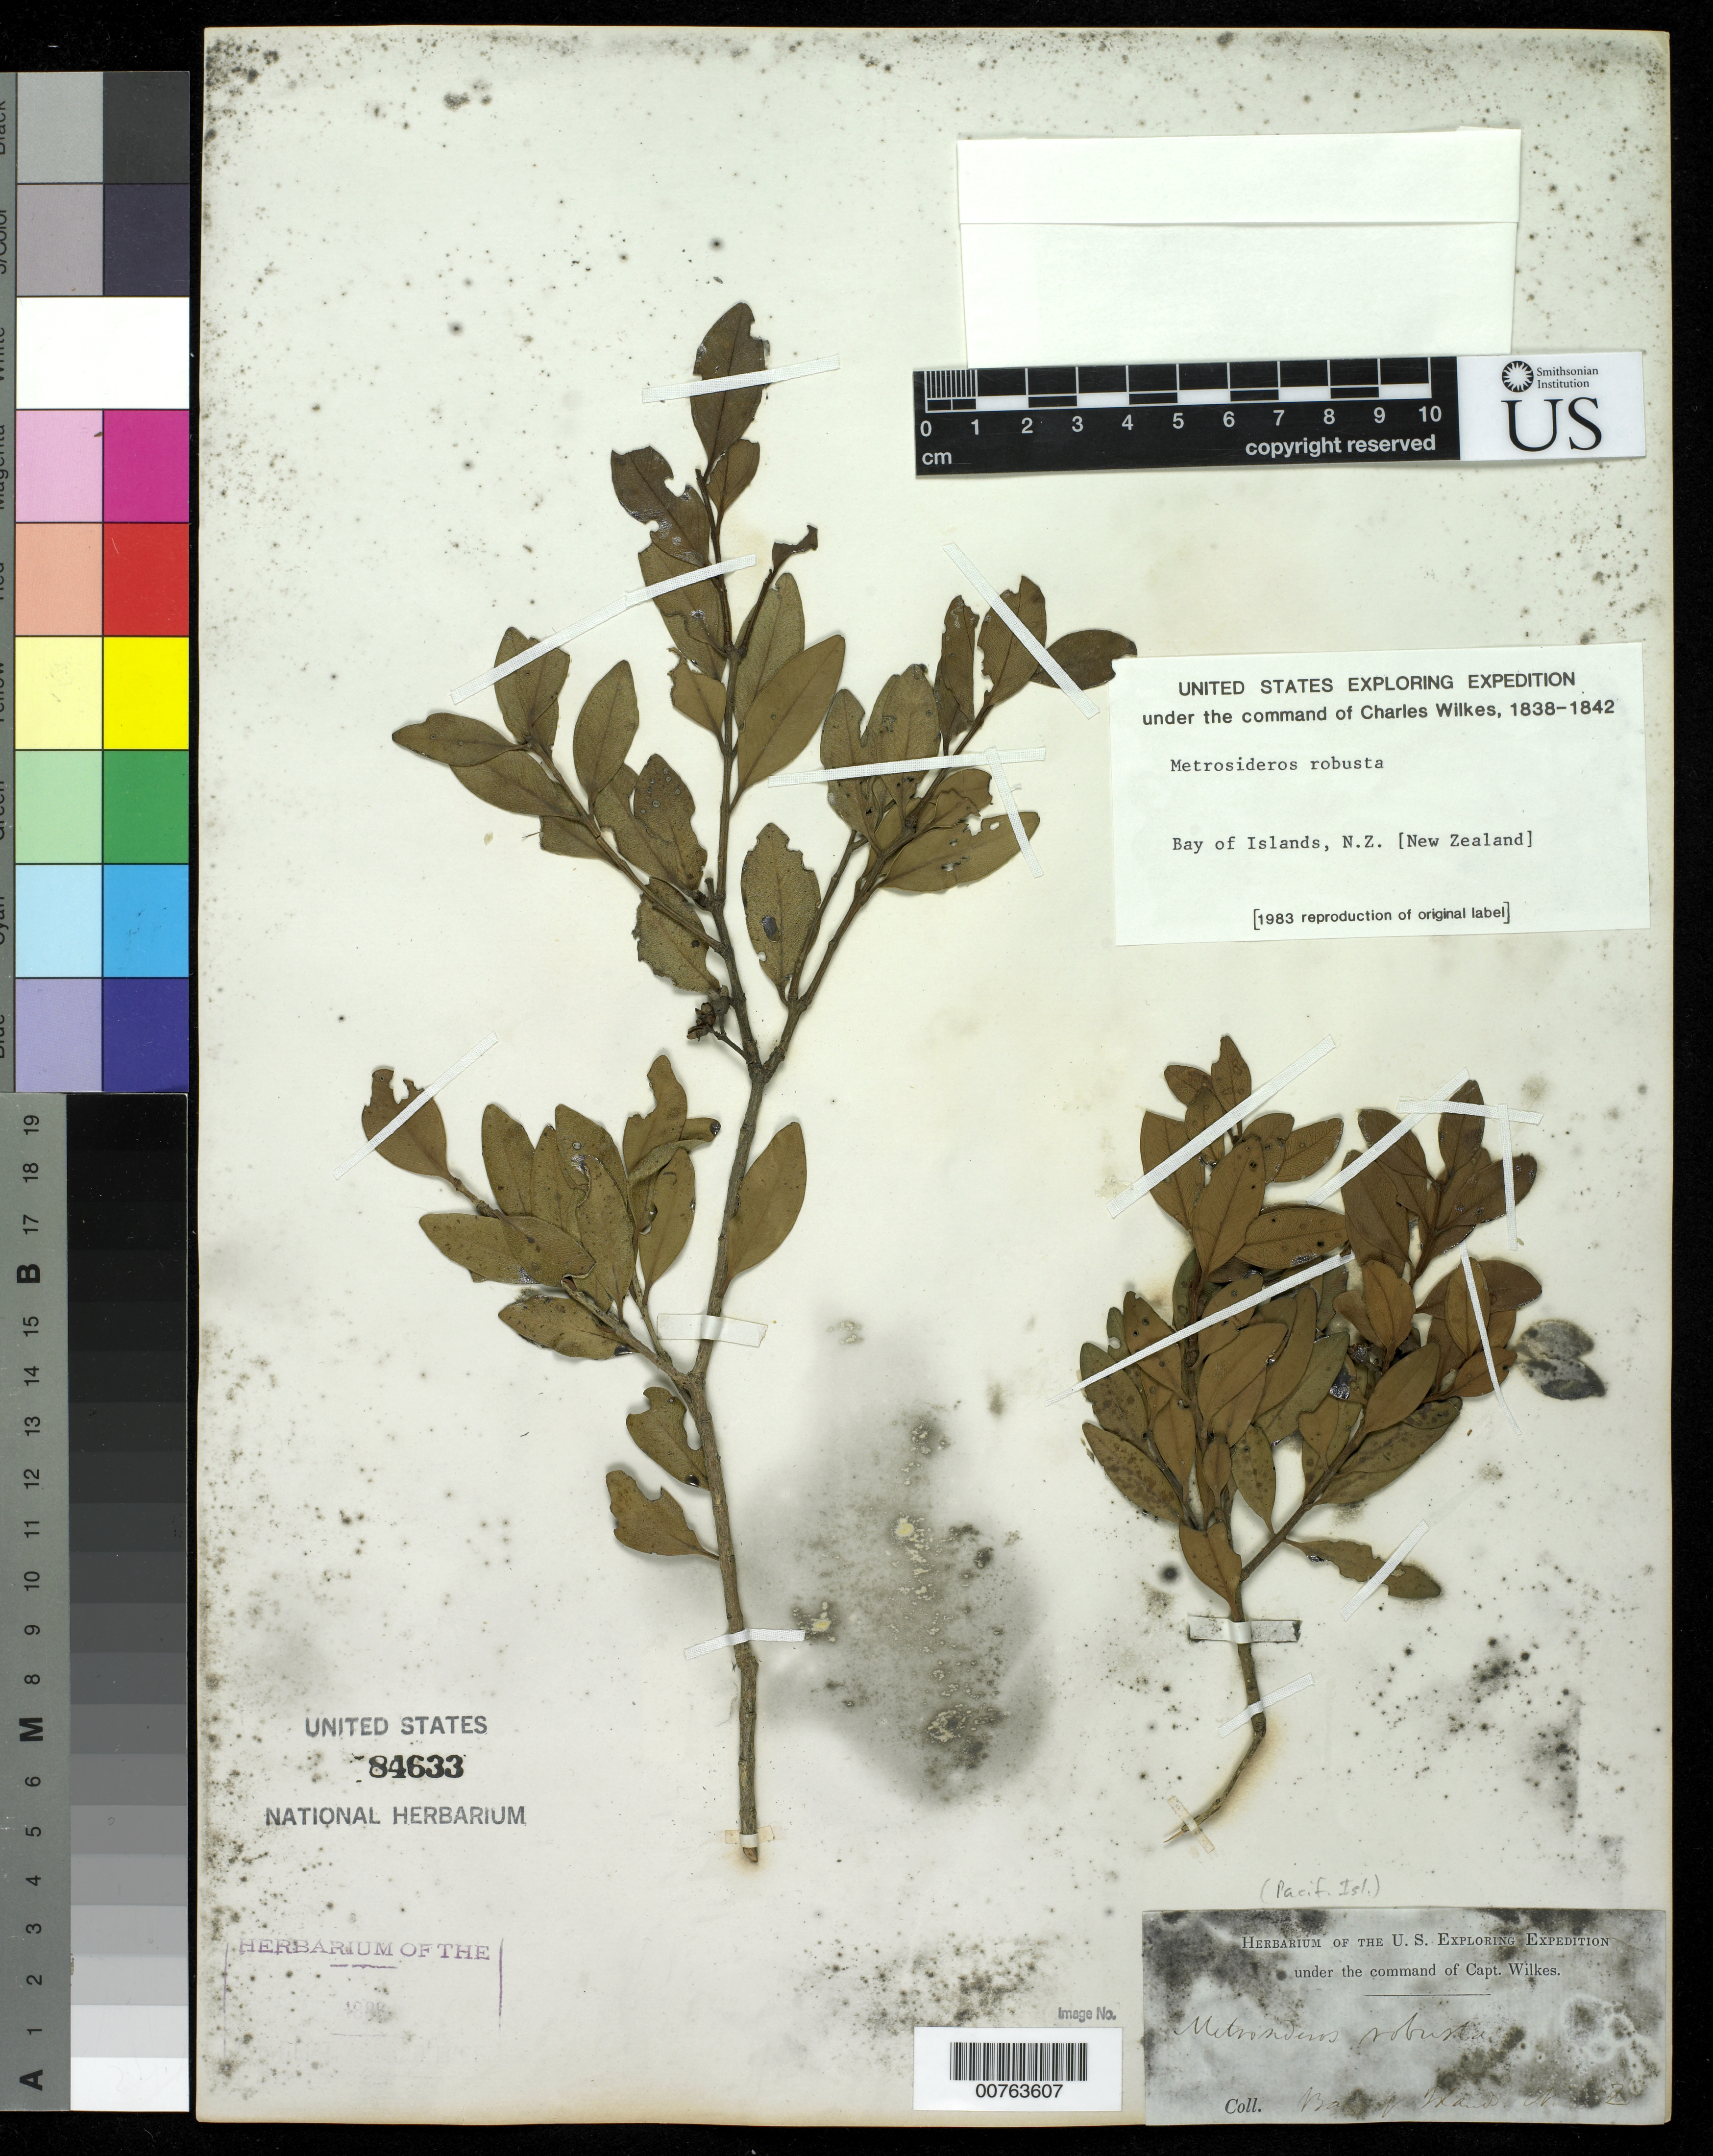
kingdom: Plantae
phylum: Tracheophyta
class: Magnoliopsida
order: Myrtales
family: Myrtaceae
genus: Metrosideros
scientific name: Metrosideros robusta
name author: A. Cunn.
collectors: Wilkes Explor. Exped.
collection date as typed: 1838 to -- --- 1842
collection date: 1838/1842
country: New Zealand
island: North Island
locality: Bay of Islands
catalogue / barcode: US 84633